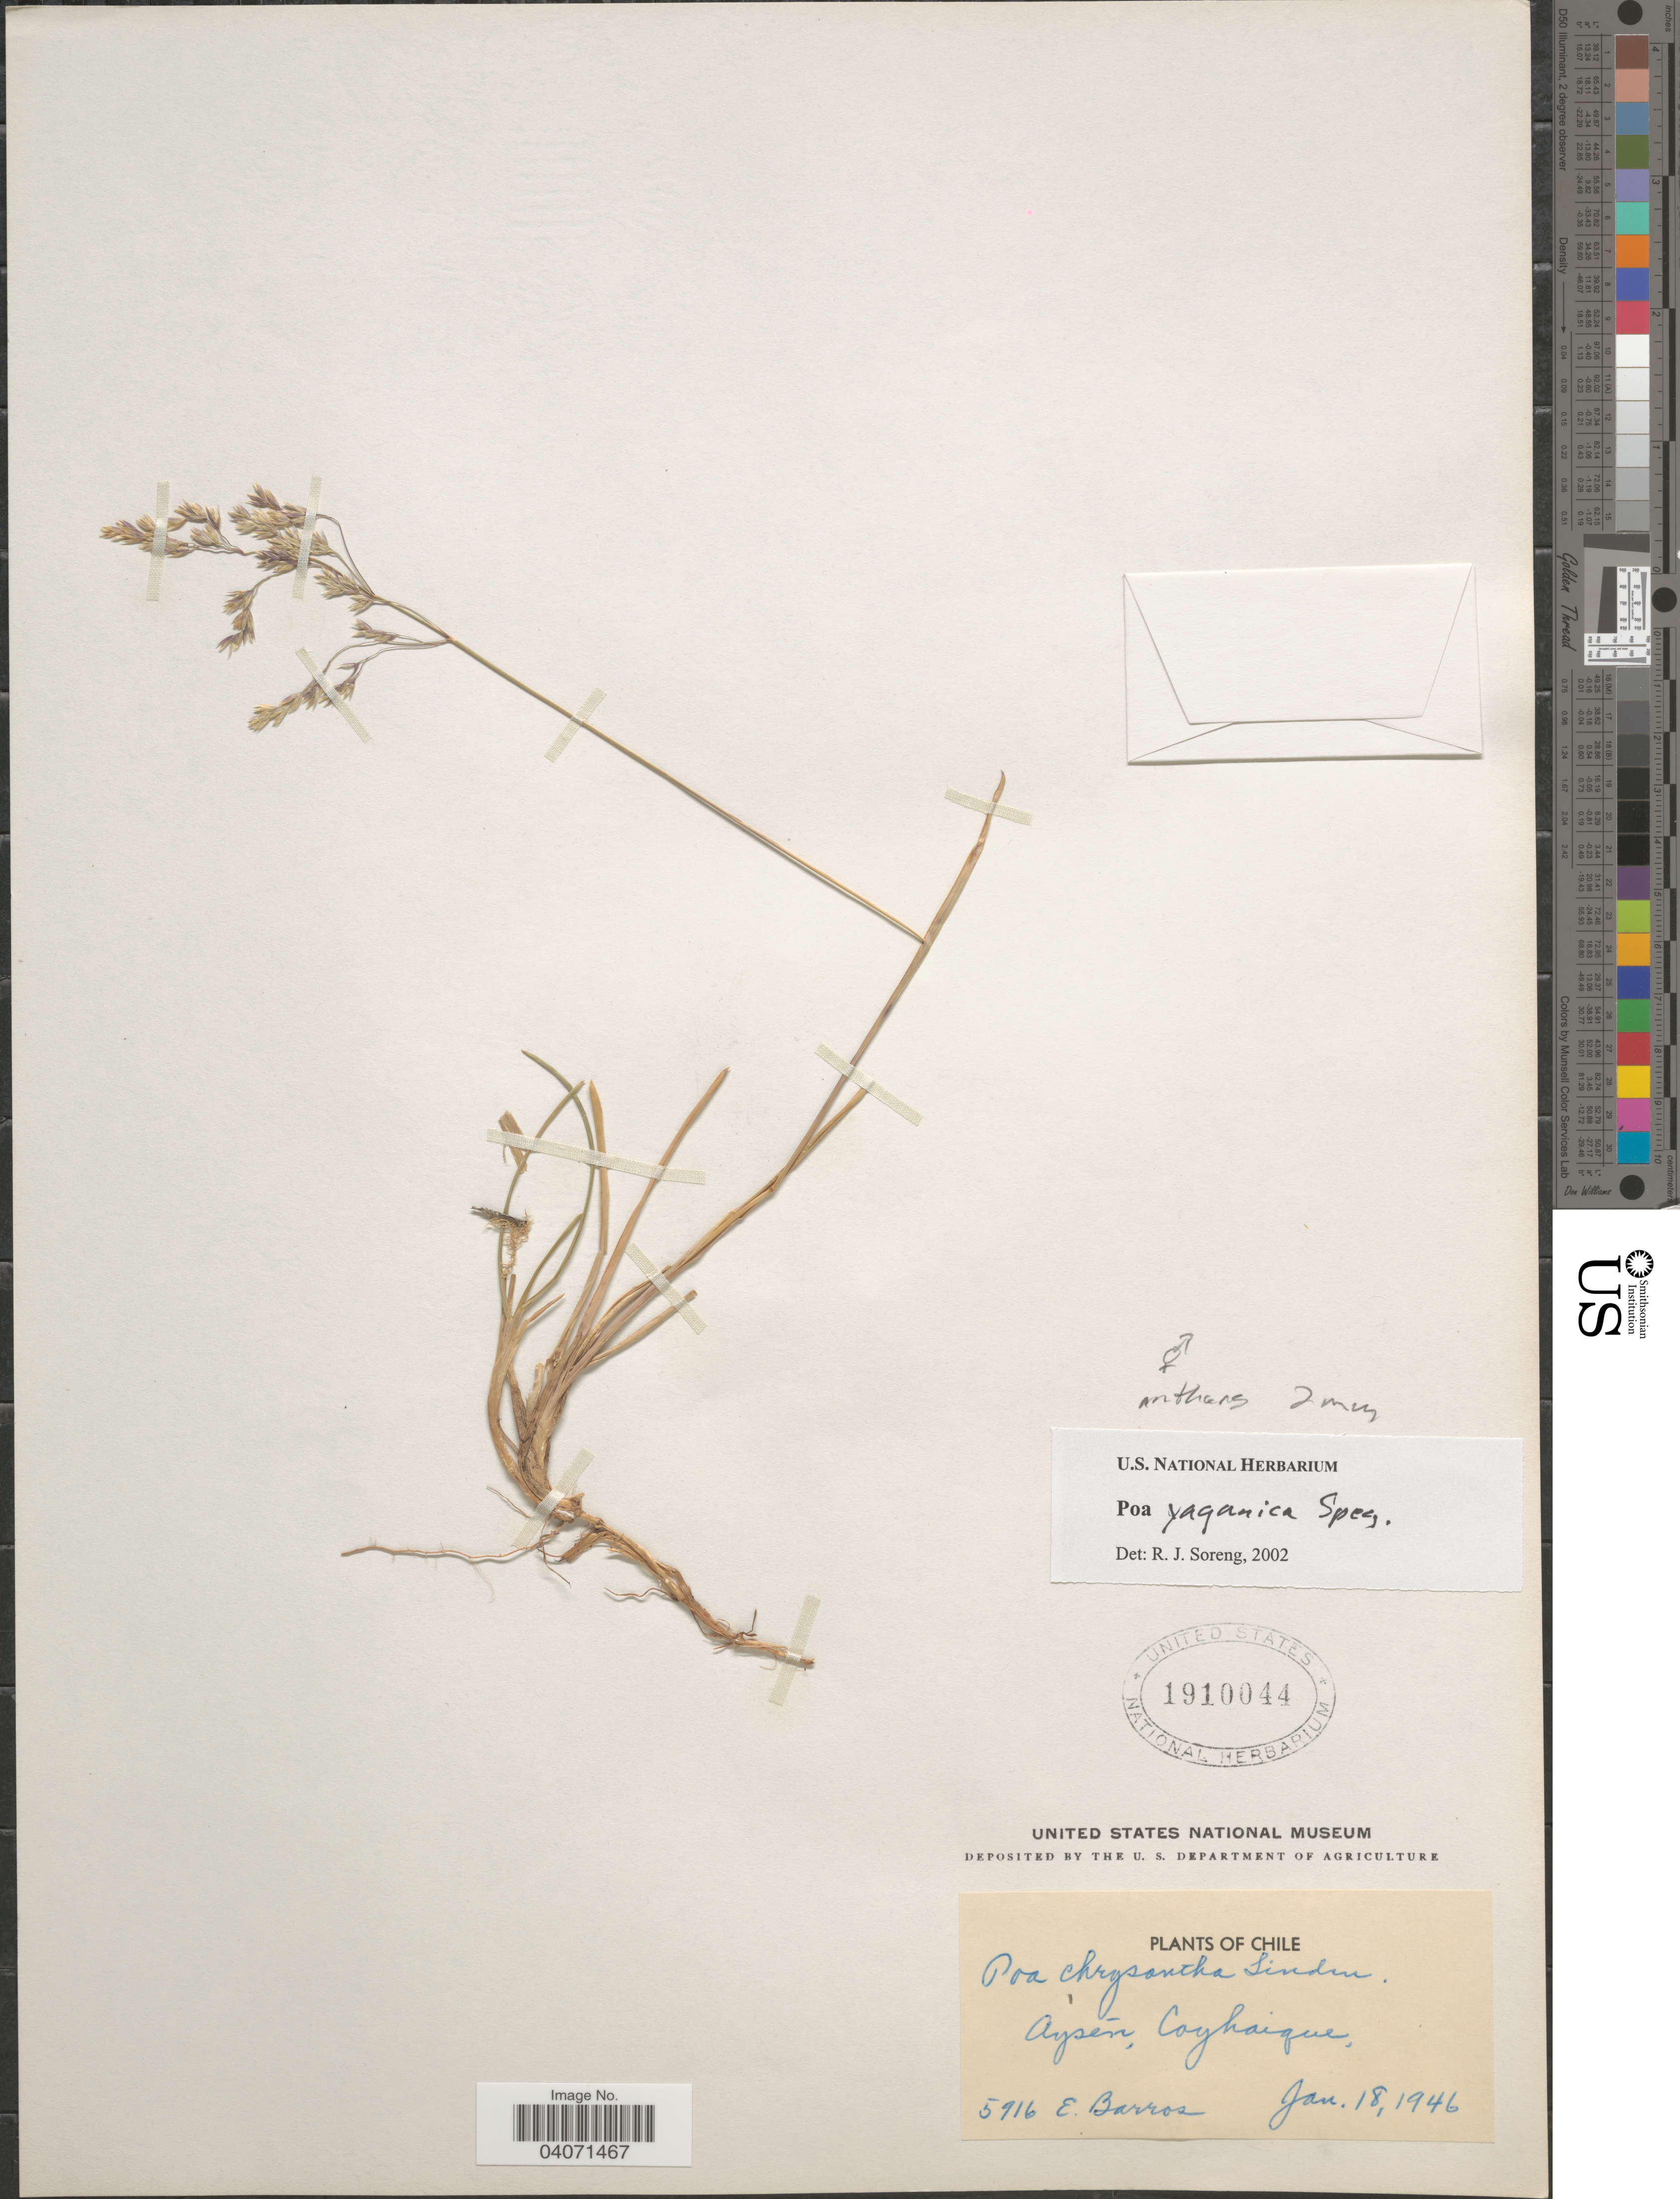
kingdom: Plantae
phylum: Tracheophyta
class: Liliopsida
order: Poales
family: Poaceae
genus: Poa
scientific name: Poa yaganica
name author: Speg.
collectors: E. Barros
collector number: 5916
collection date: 1946-01-18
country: Chile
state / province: Aisén (XI)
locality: Aysén, Coyhaique.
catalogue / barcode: US 1910044